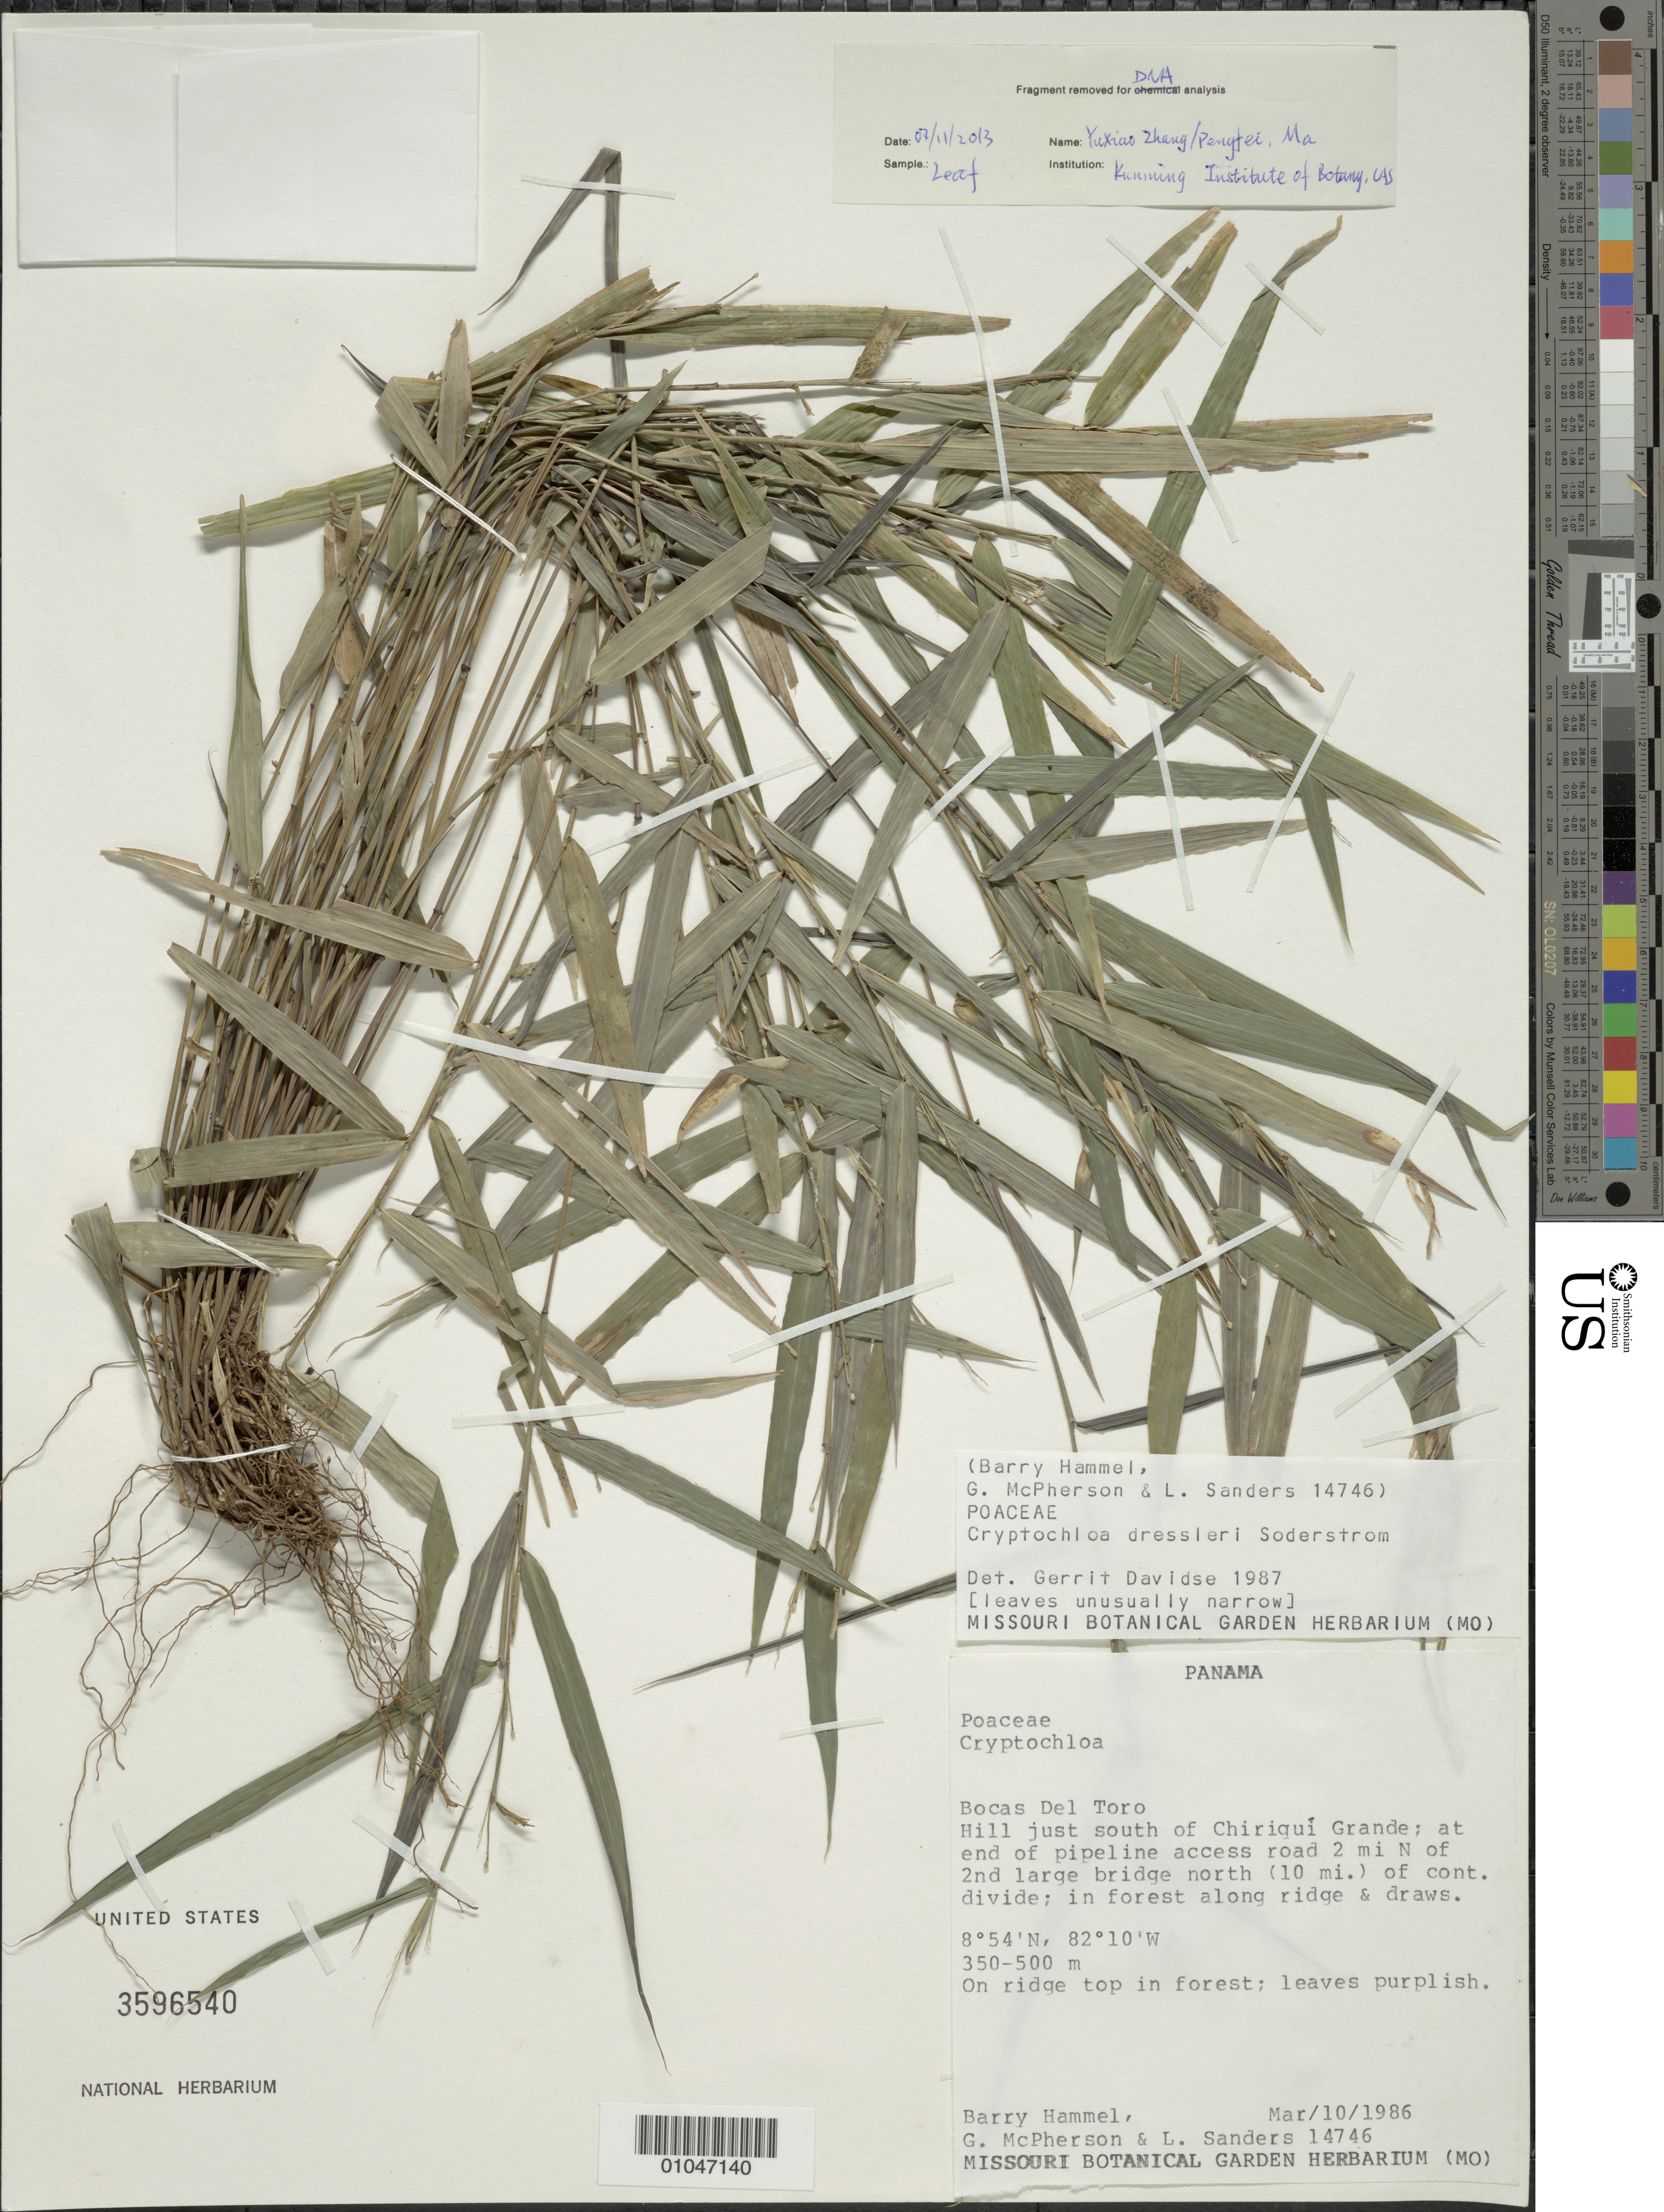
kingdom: Plantae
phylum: Tracheophyta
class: Liliopsida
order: Poales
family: Poaceae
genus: Cryptochloa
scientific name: Cryptochloa dressleri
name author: Soderstr.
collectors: B. Hammel, G. D. McPherson & L. Sanders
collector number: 14746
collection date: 1986-03-10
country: Panama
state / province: Bocas del Toro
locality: Hill just south of Chiriqui Grande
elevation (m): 350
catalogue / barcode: US 3596540